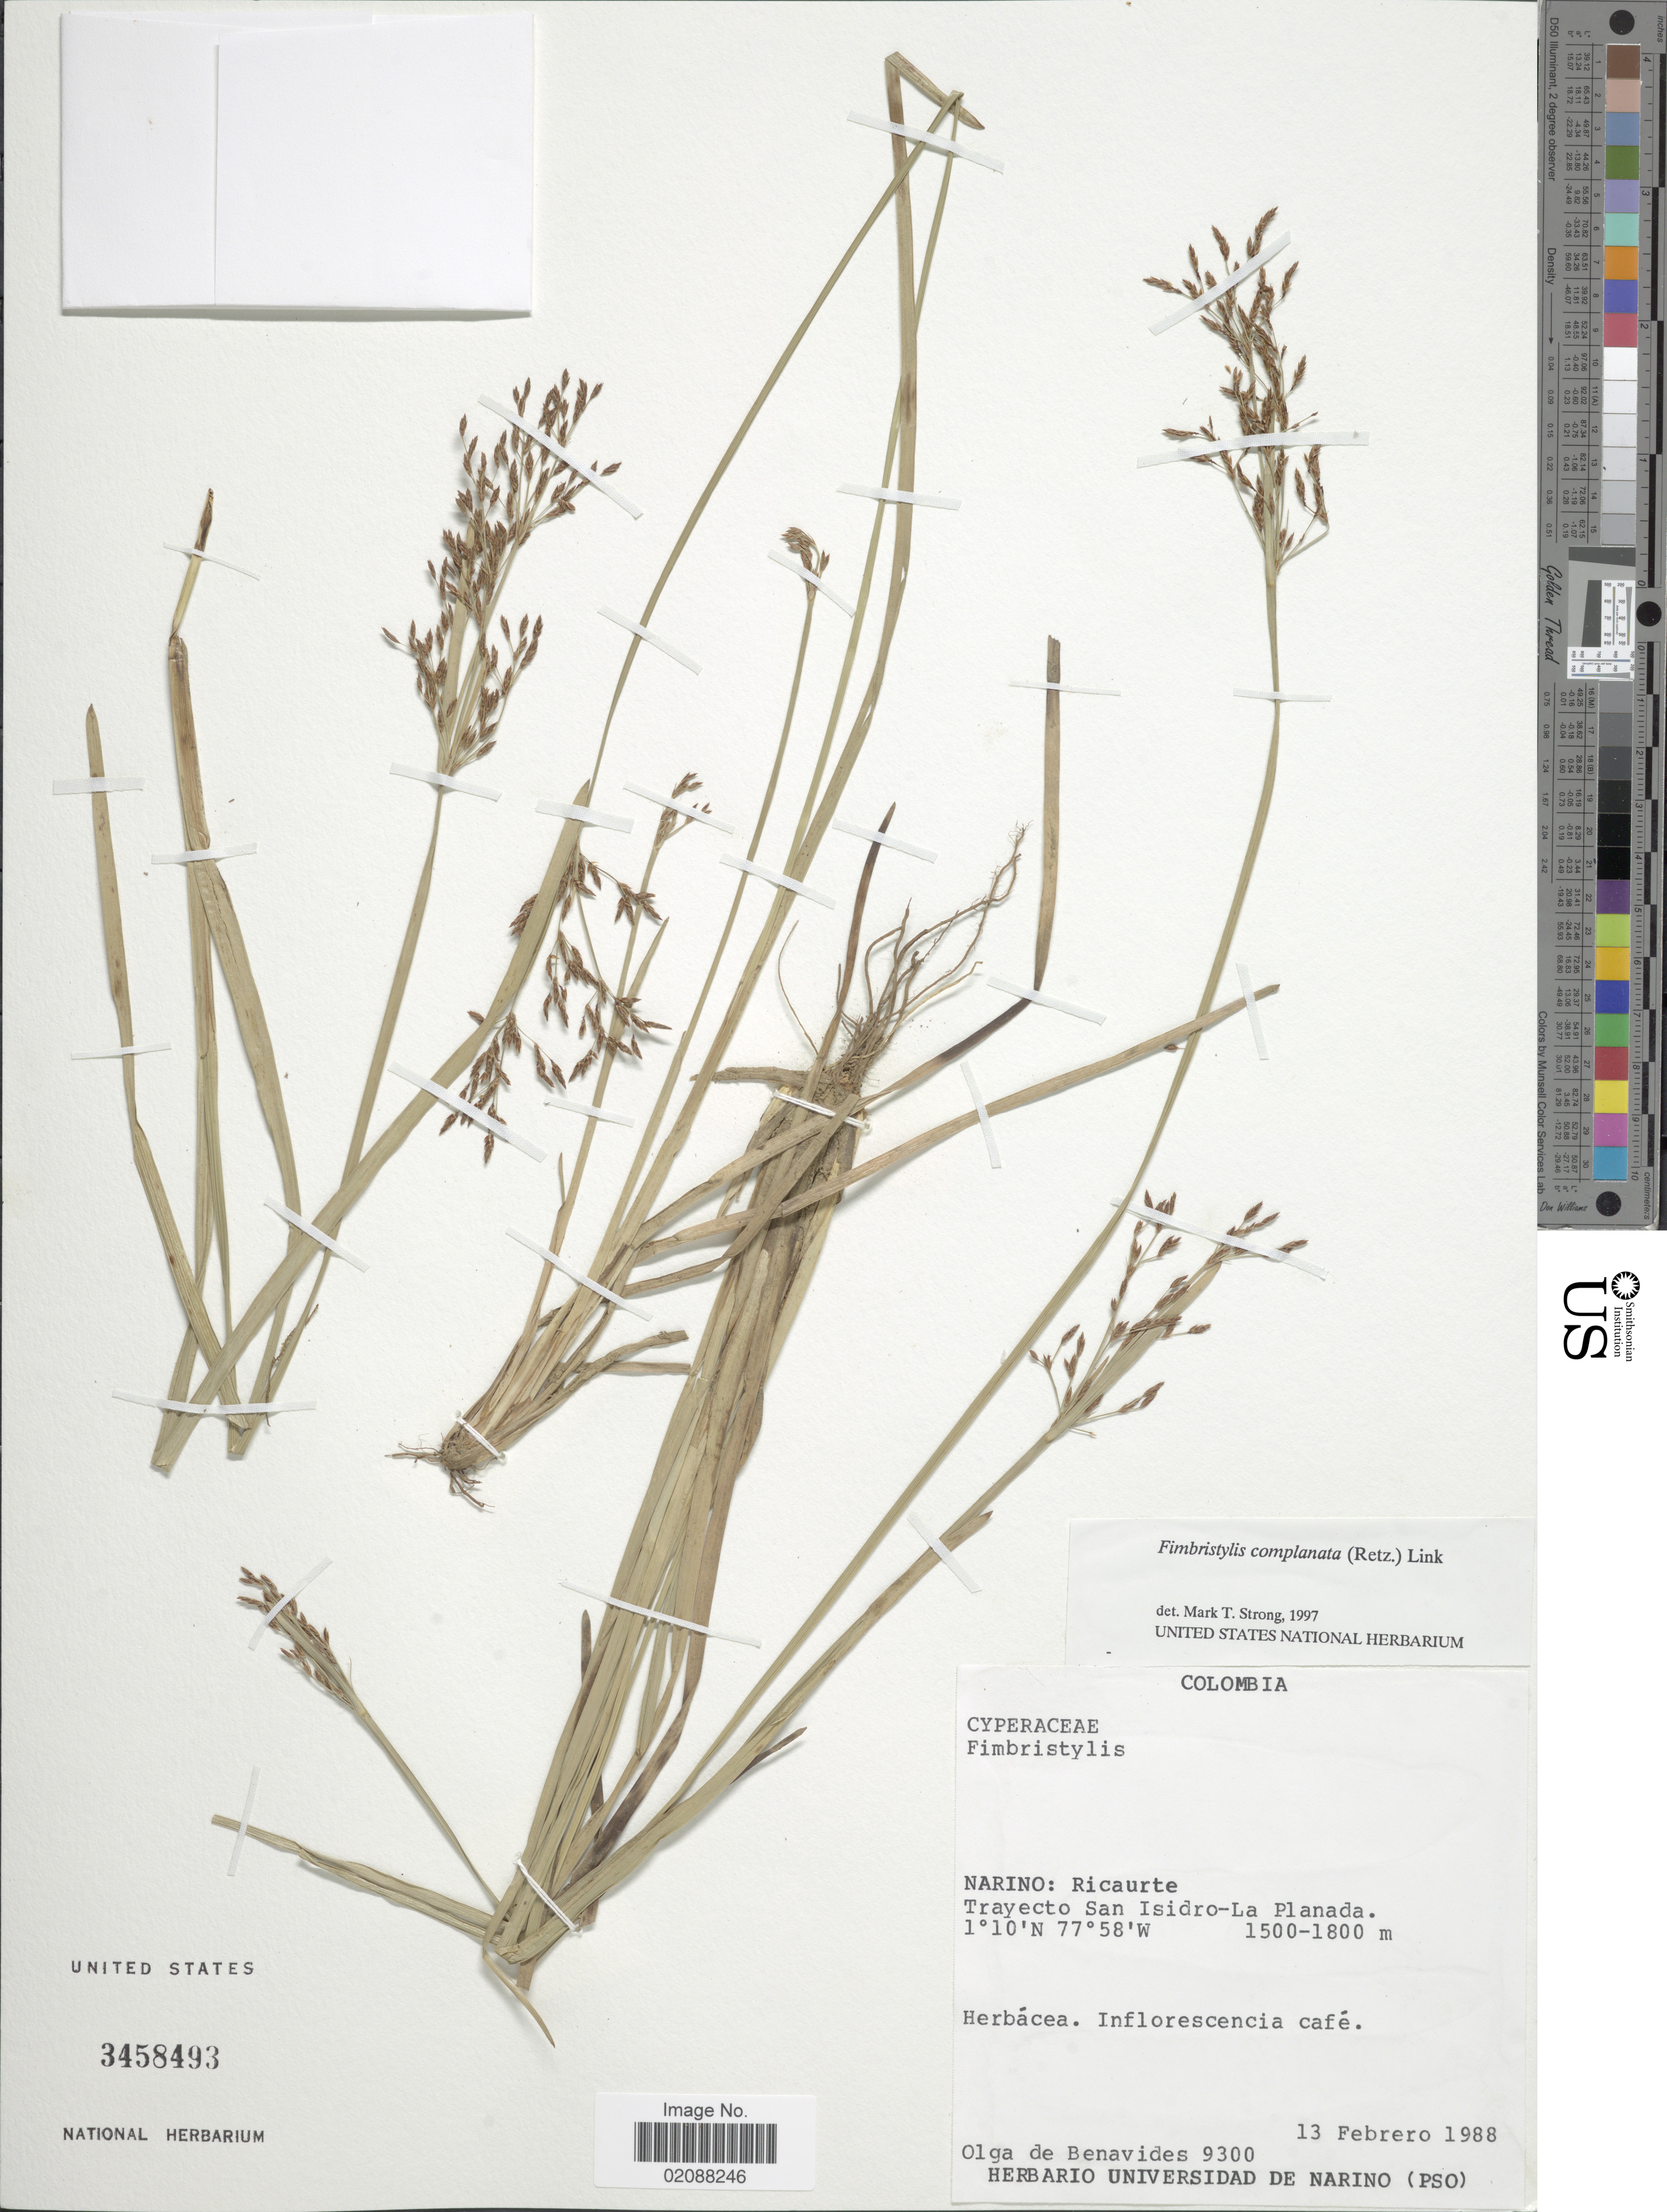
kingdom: Plantae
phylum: Tracheophyta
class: Liliopsida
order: Poales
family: Cyperaceae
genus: Fimbristylis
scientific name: Fimbristylis complanata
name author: (Retz.) Link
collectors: Olga S. de Benavides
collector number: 9300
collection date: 1988-02-13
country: Colombia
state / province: Nariño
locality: Ricaurte, Trayecto San Isidro-La Planada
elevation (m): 1500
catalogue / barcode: US 3458493